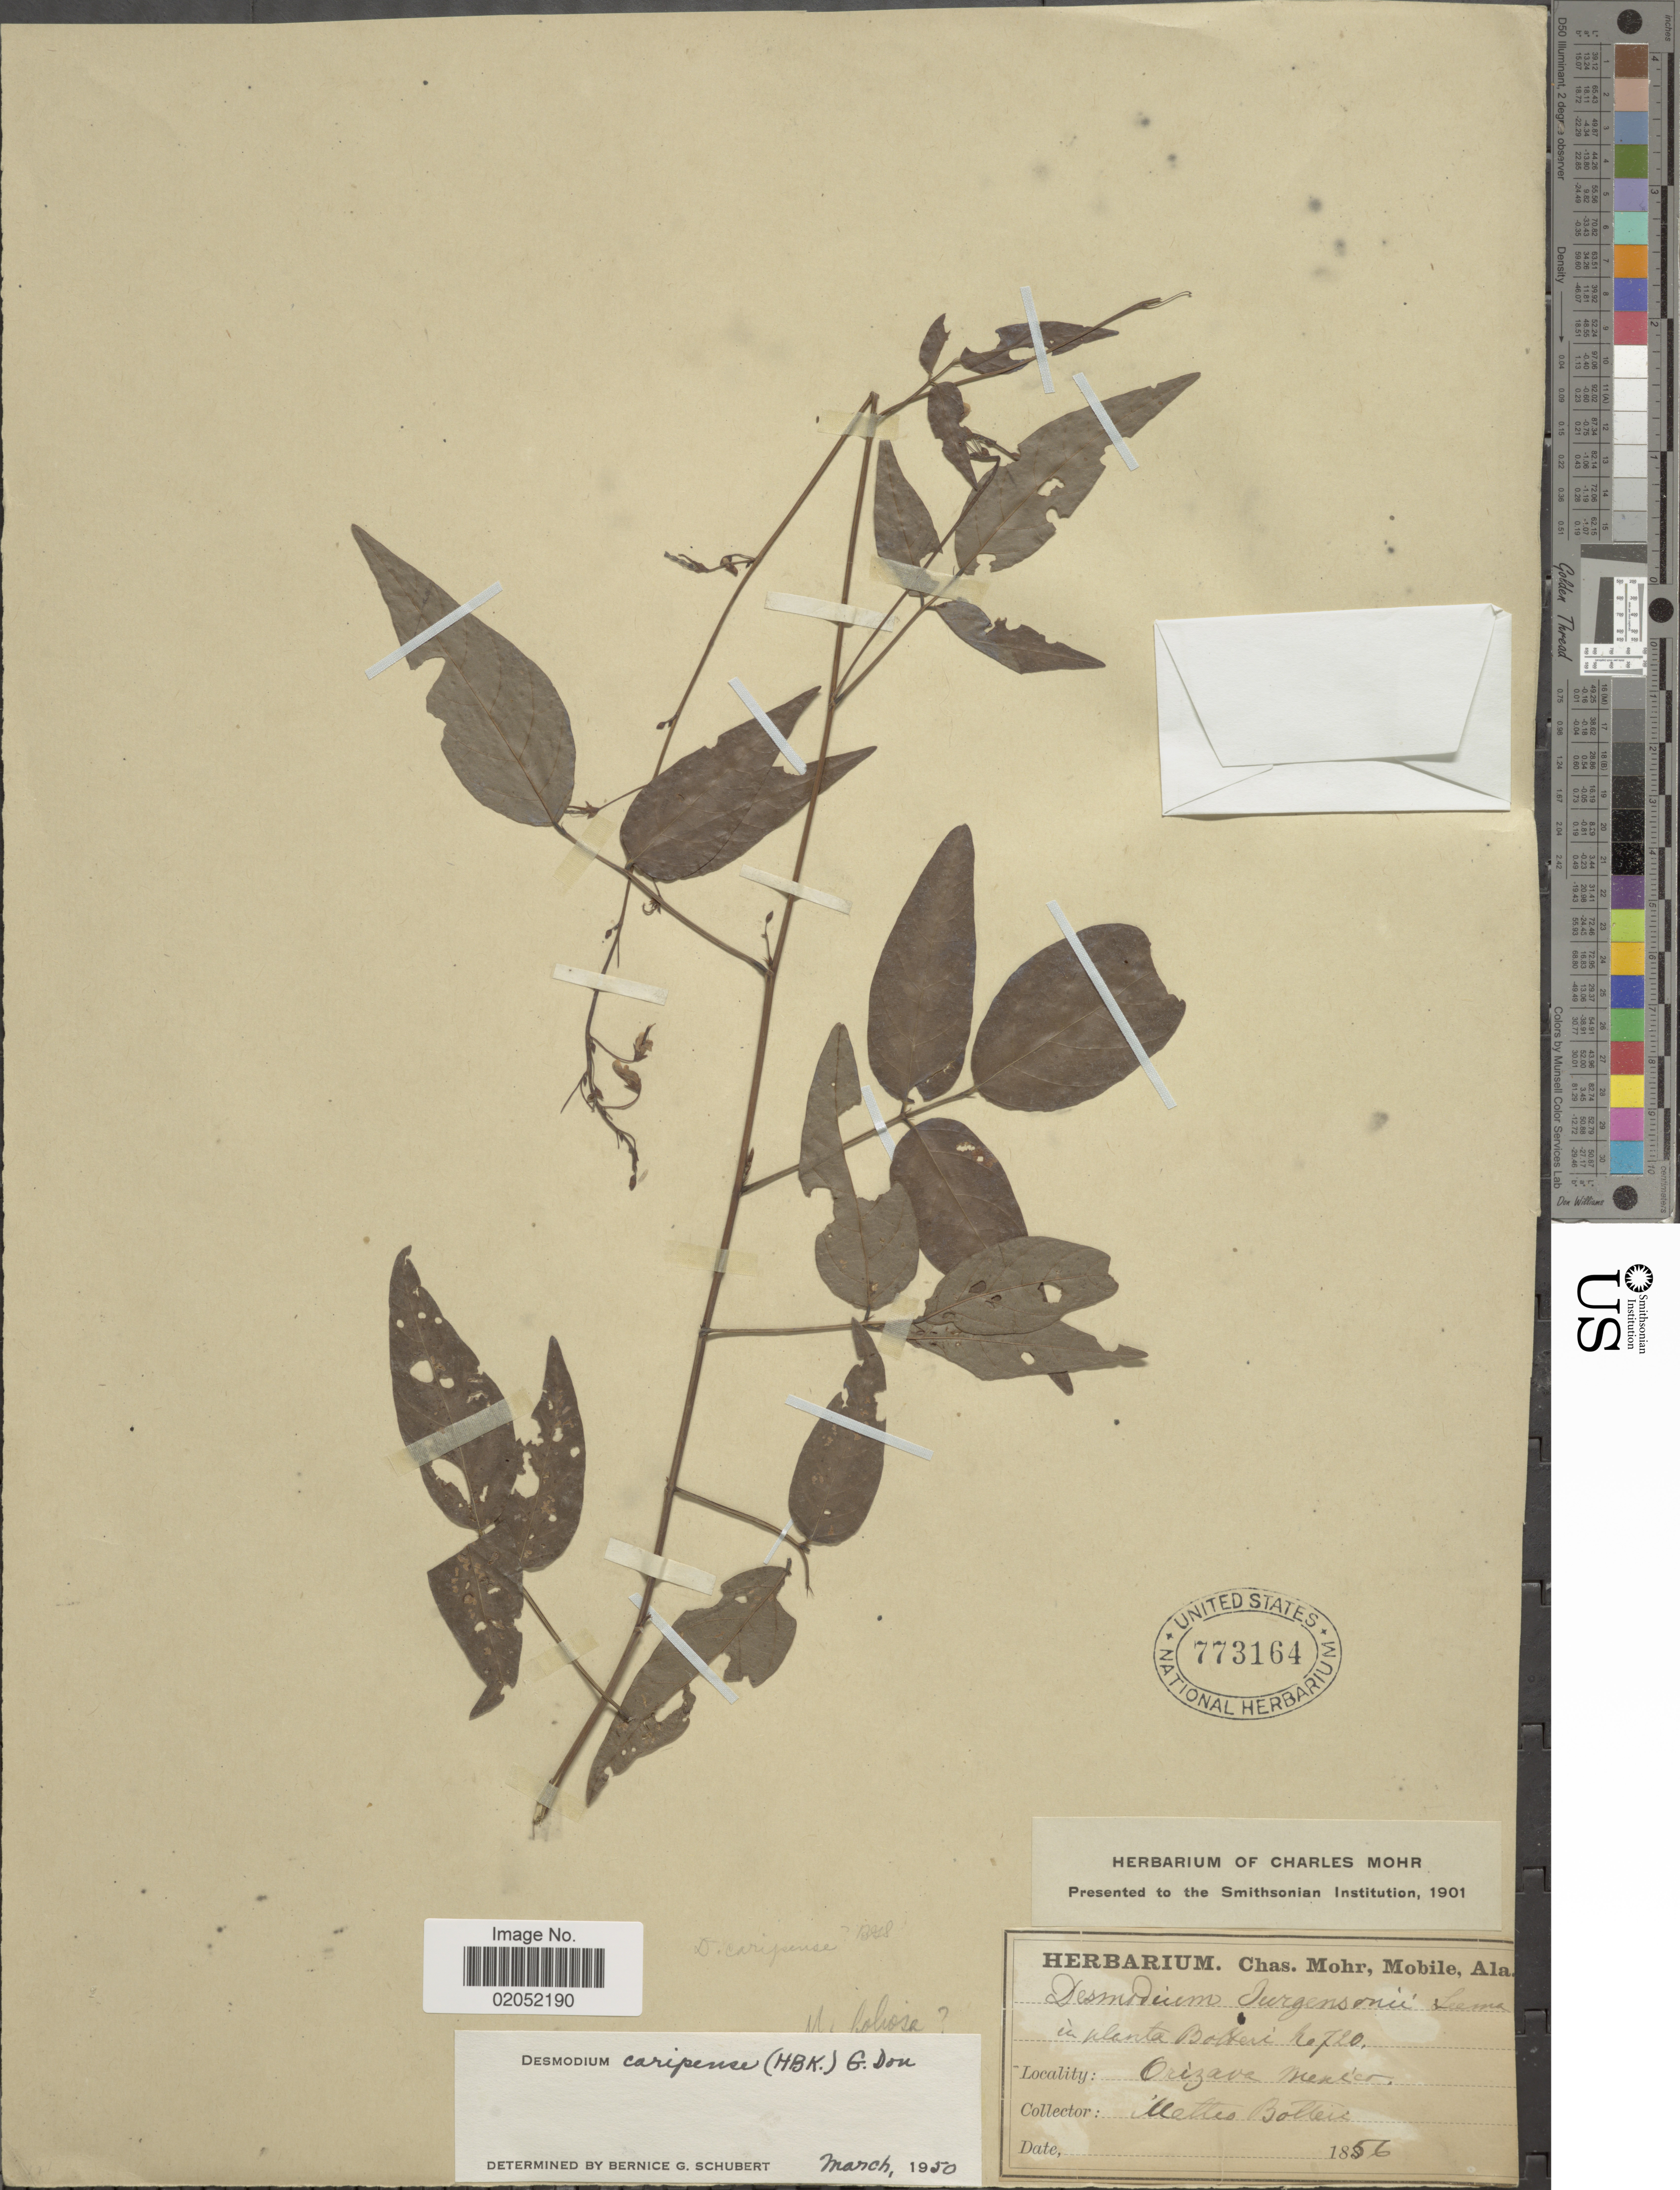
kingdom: Plantae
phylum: Tracheophyta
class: Magnoliopsida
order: Fabales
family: Fabaceae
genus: Desmodium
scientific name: Desmodium caripense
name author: (Kunth) G. Don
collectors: M. Botteri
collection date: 1856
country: Mexico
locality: Orizaba, Mexico.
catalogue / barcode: US 773164